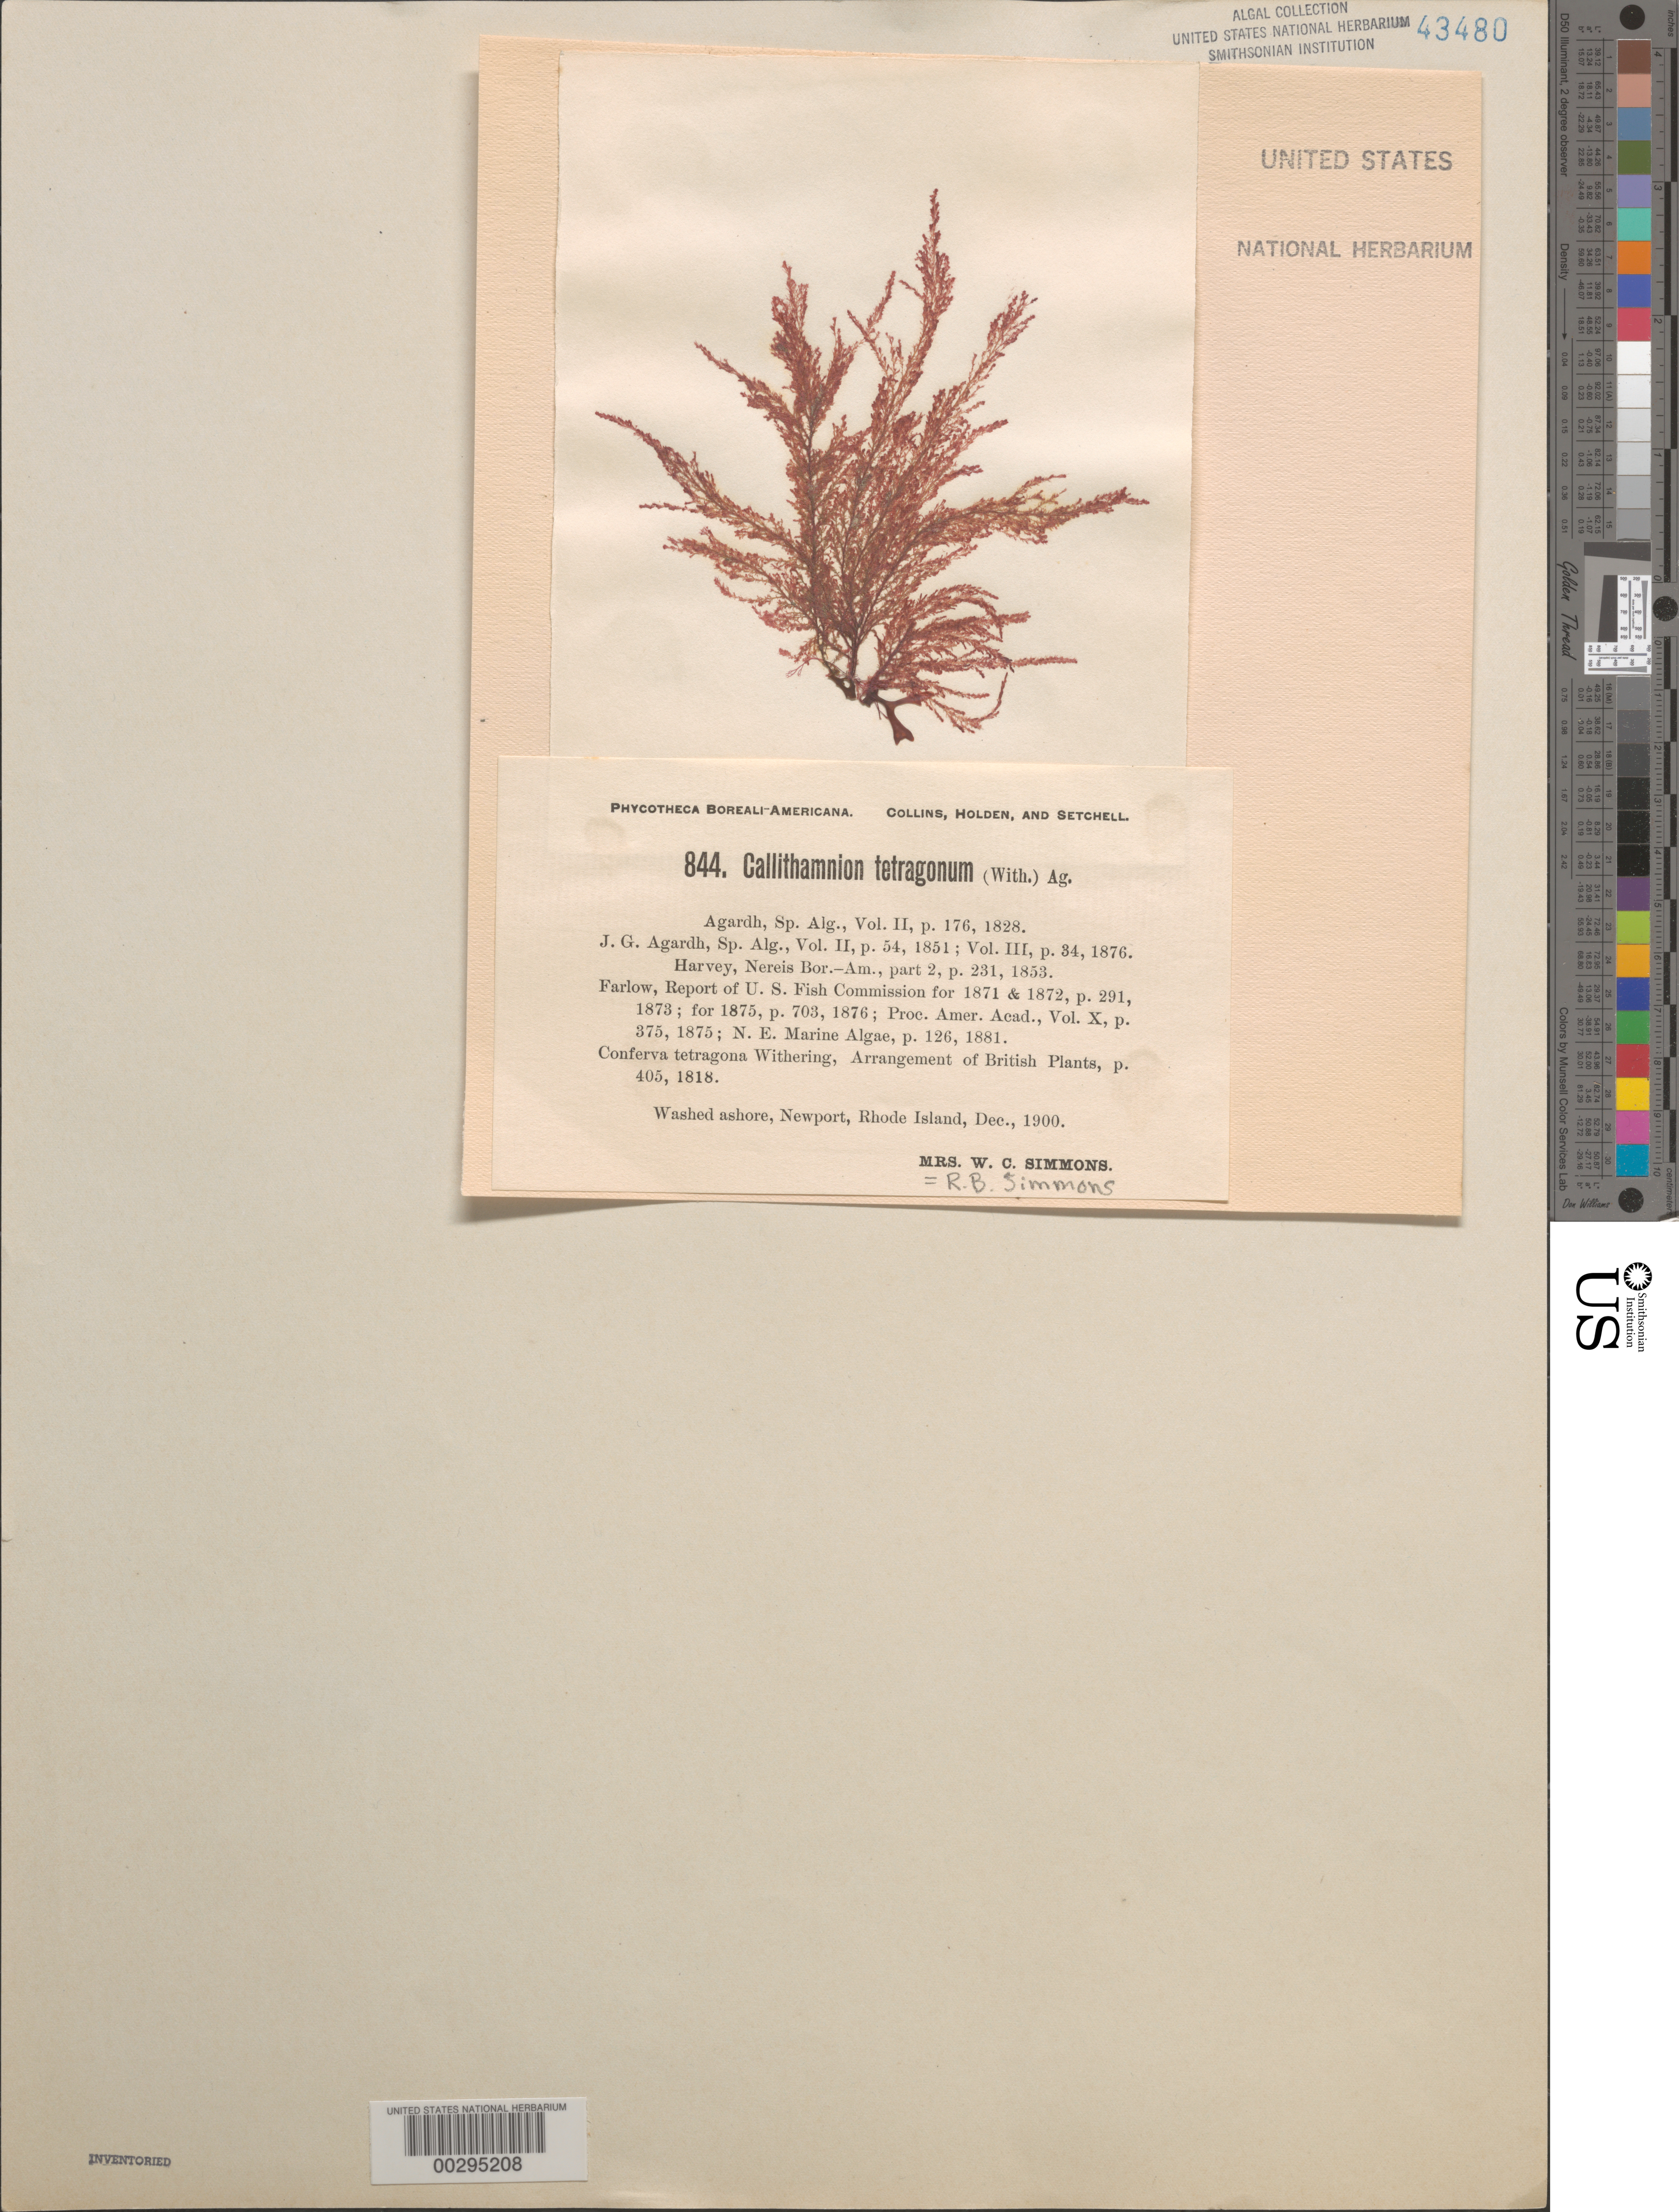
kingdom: Plantae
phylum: Rhodophyta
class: Florideophyceae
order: Ceramiales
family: Callithamniaceae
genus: Callithamnion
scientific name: Callithamnion tetragonum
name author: (With.) S.F. Gray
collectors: R. B. Simmons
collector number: PB-A 844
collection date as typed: Dec 1900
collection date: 1900-12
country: United States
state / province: Rhode Island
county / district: Newport County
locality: Newport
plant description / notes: Collins, Holden & Setchell, Phycotheca Boreali-Americana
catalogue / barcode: US 43480